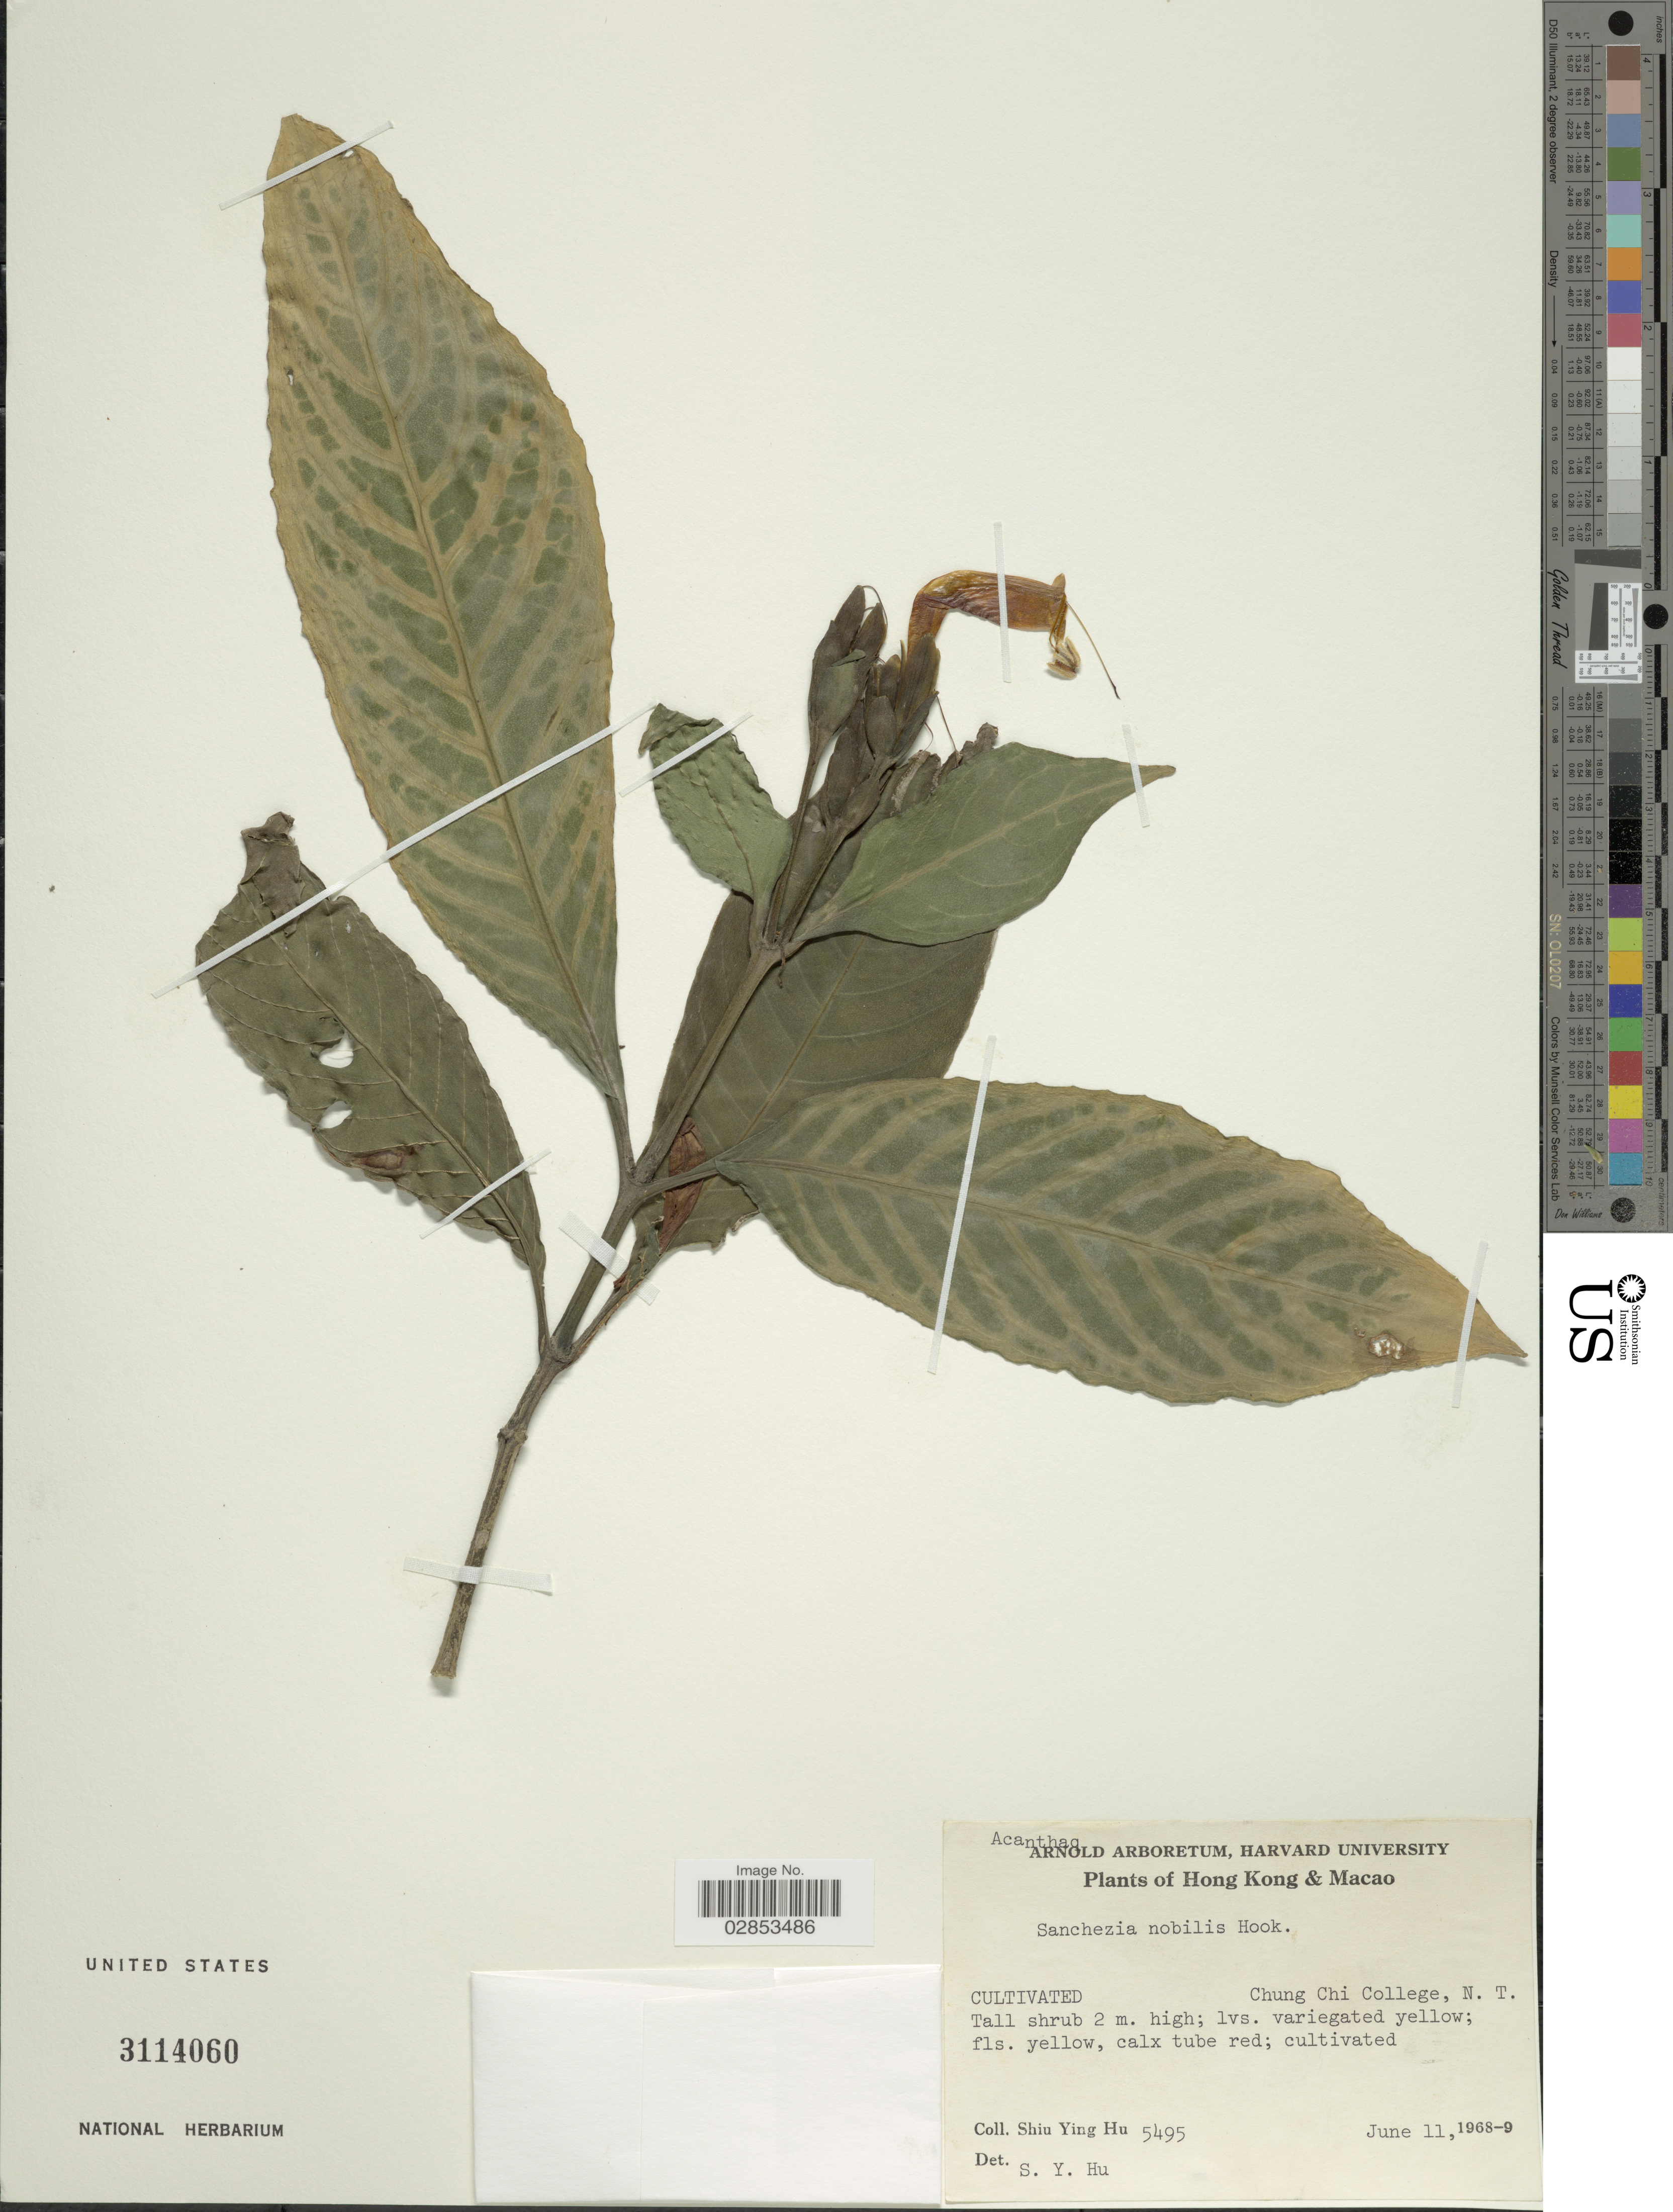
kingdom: Plantae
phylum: Tracheophyta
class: Magnoliopsida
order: Lamiales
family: Acanthaceae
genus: Sanchezia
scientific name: Sanchezia parvibracteata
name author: Sprague & Hutch.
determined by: Azevedo, Igor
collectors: S. Y. Hu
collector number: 5495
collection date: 1968-06-11/1969-06-11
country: China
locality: Hong Kong & Macau. Chung Chi College, N. T.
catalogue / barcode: US 3114060